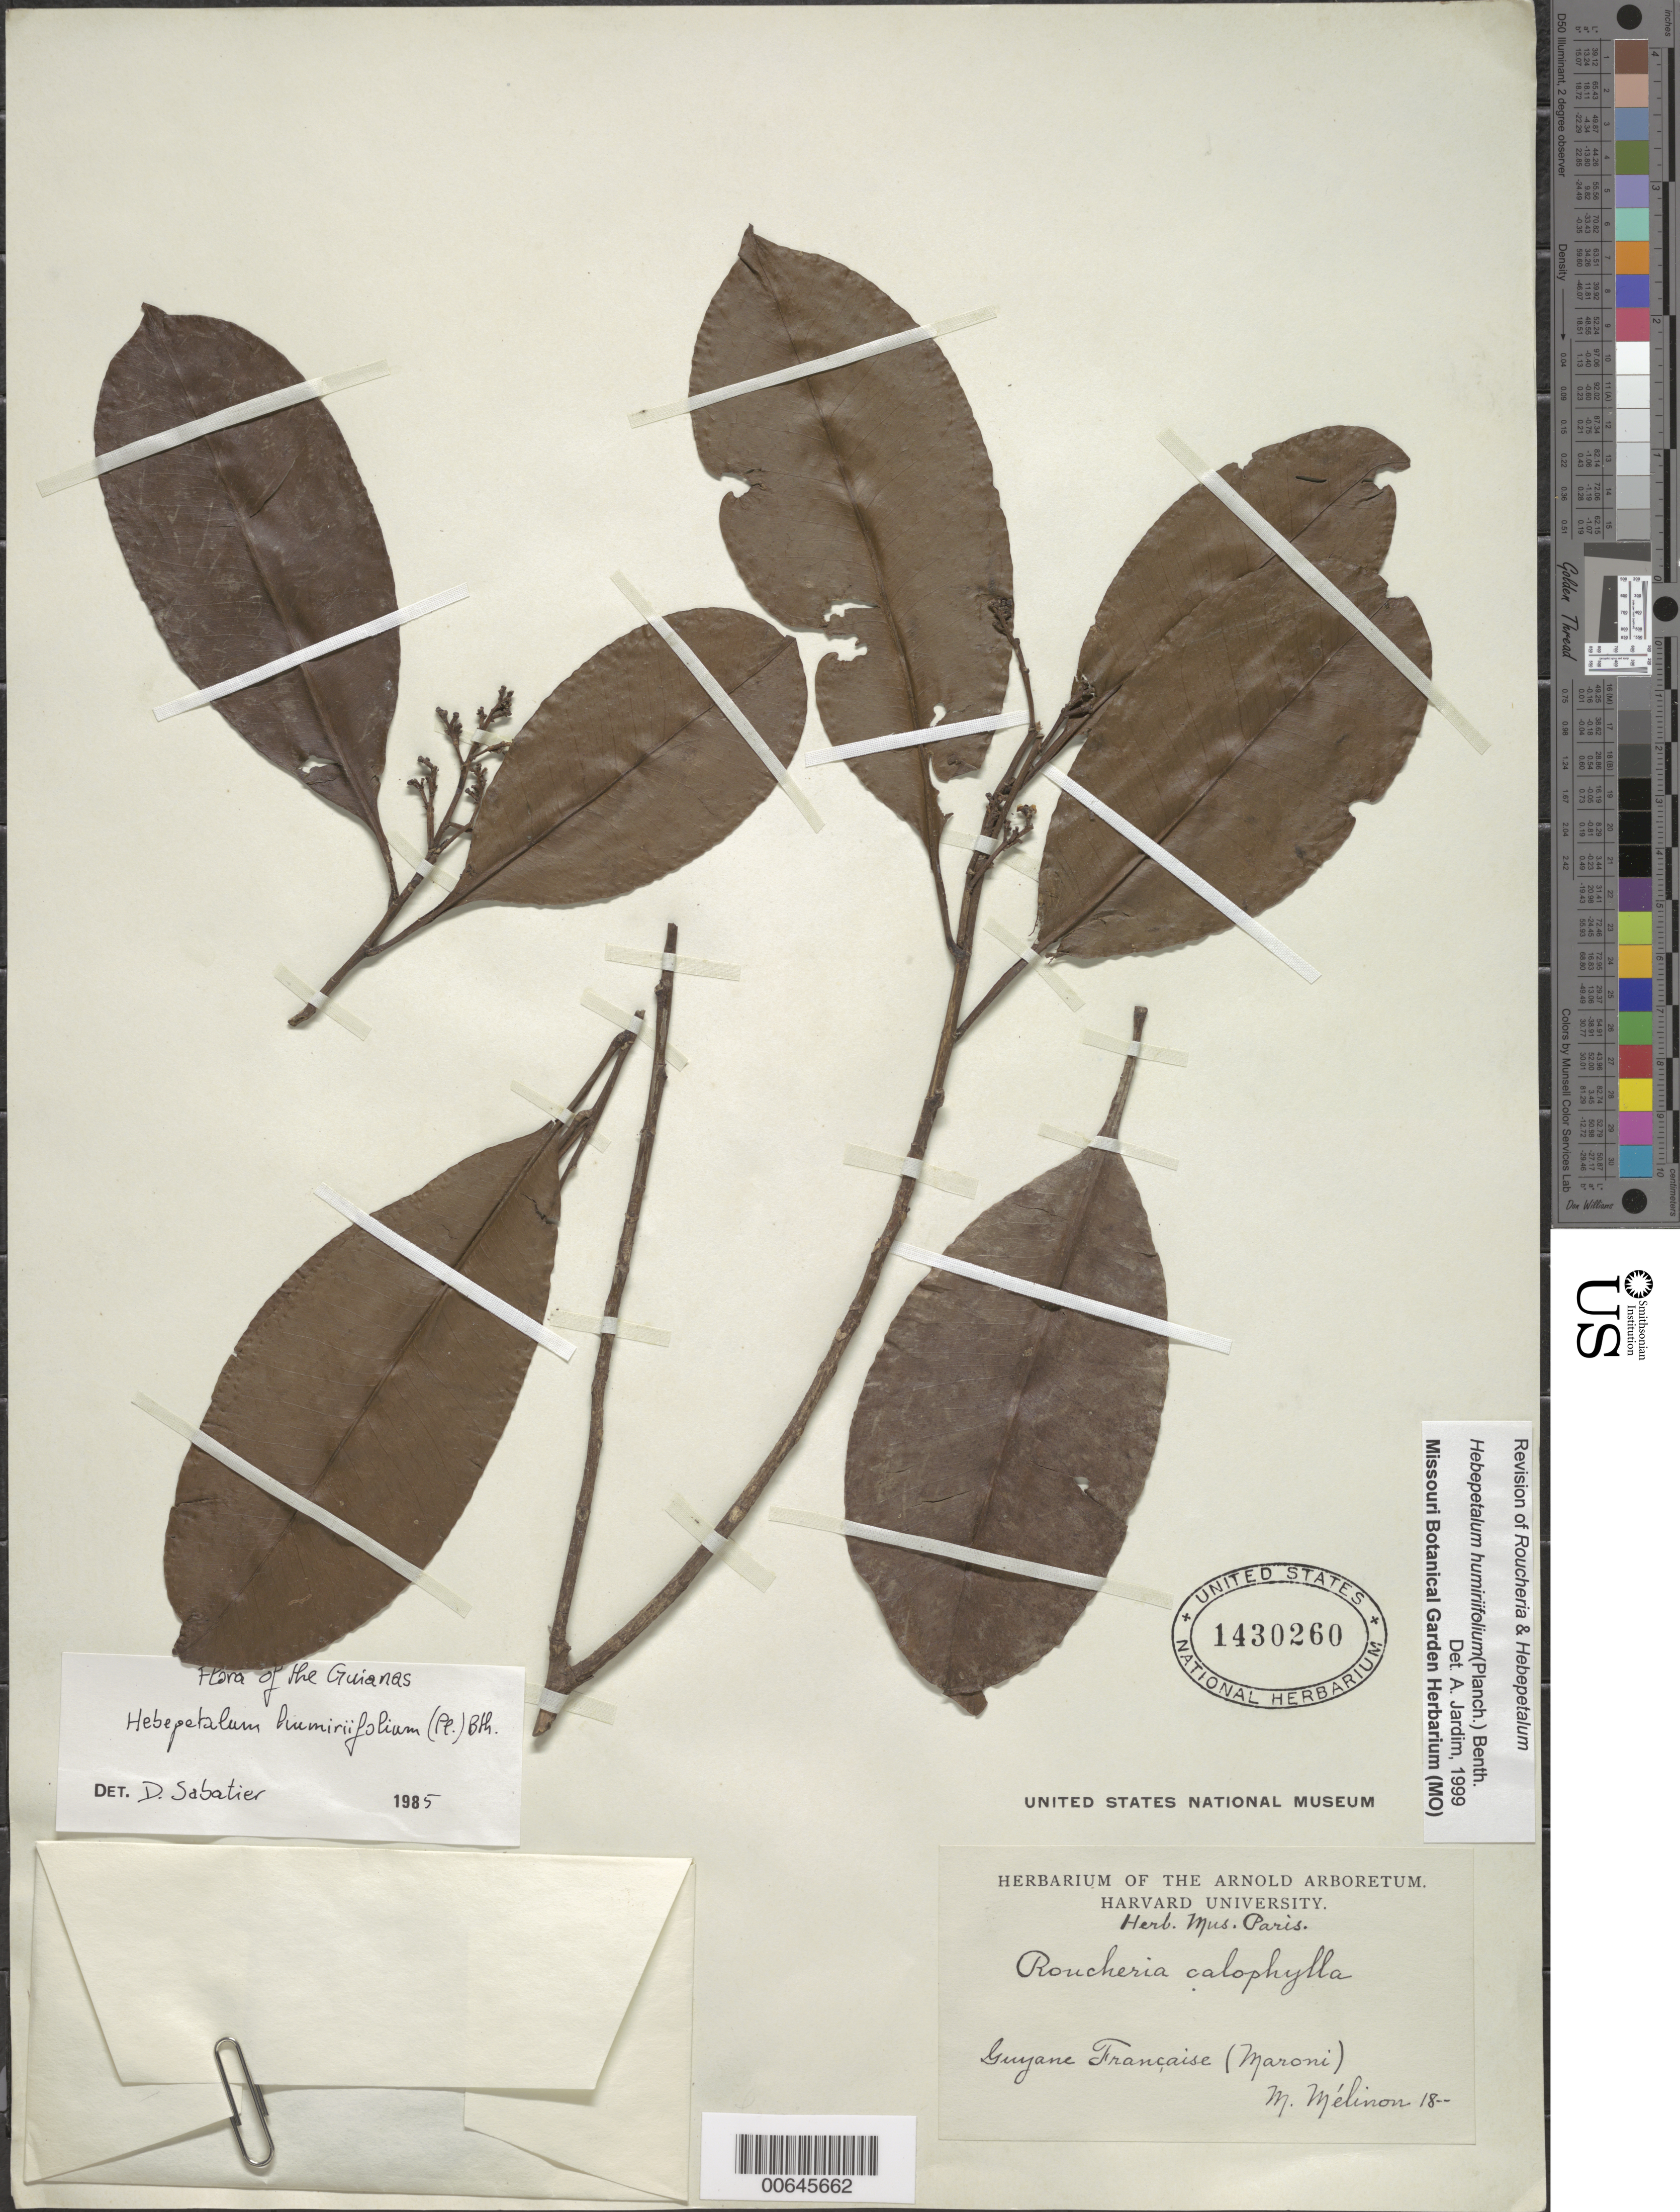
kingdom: Plantae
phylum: Tracheophyta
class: Magnoliopsida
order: Malpighiales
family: Linaceae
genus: Hebepetalum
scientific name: Hebepetalum humiriifolium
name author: (Planch.) Benth.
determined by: Jardim, A.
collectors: E. Mélinon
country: French Guiana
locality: Maroni R.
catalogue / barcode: US 1430260